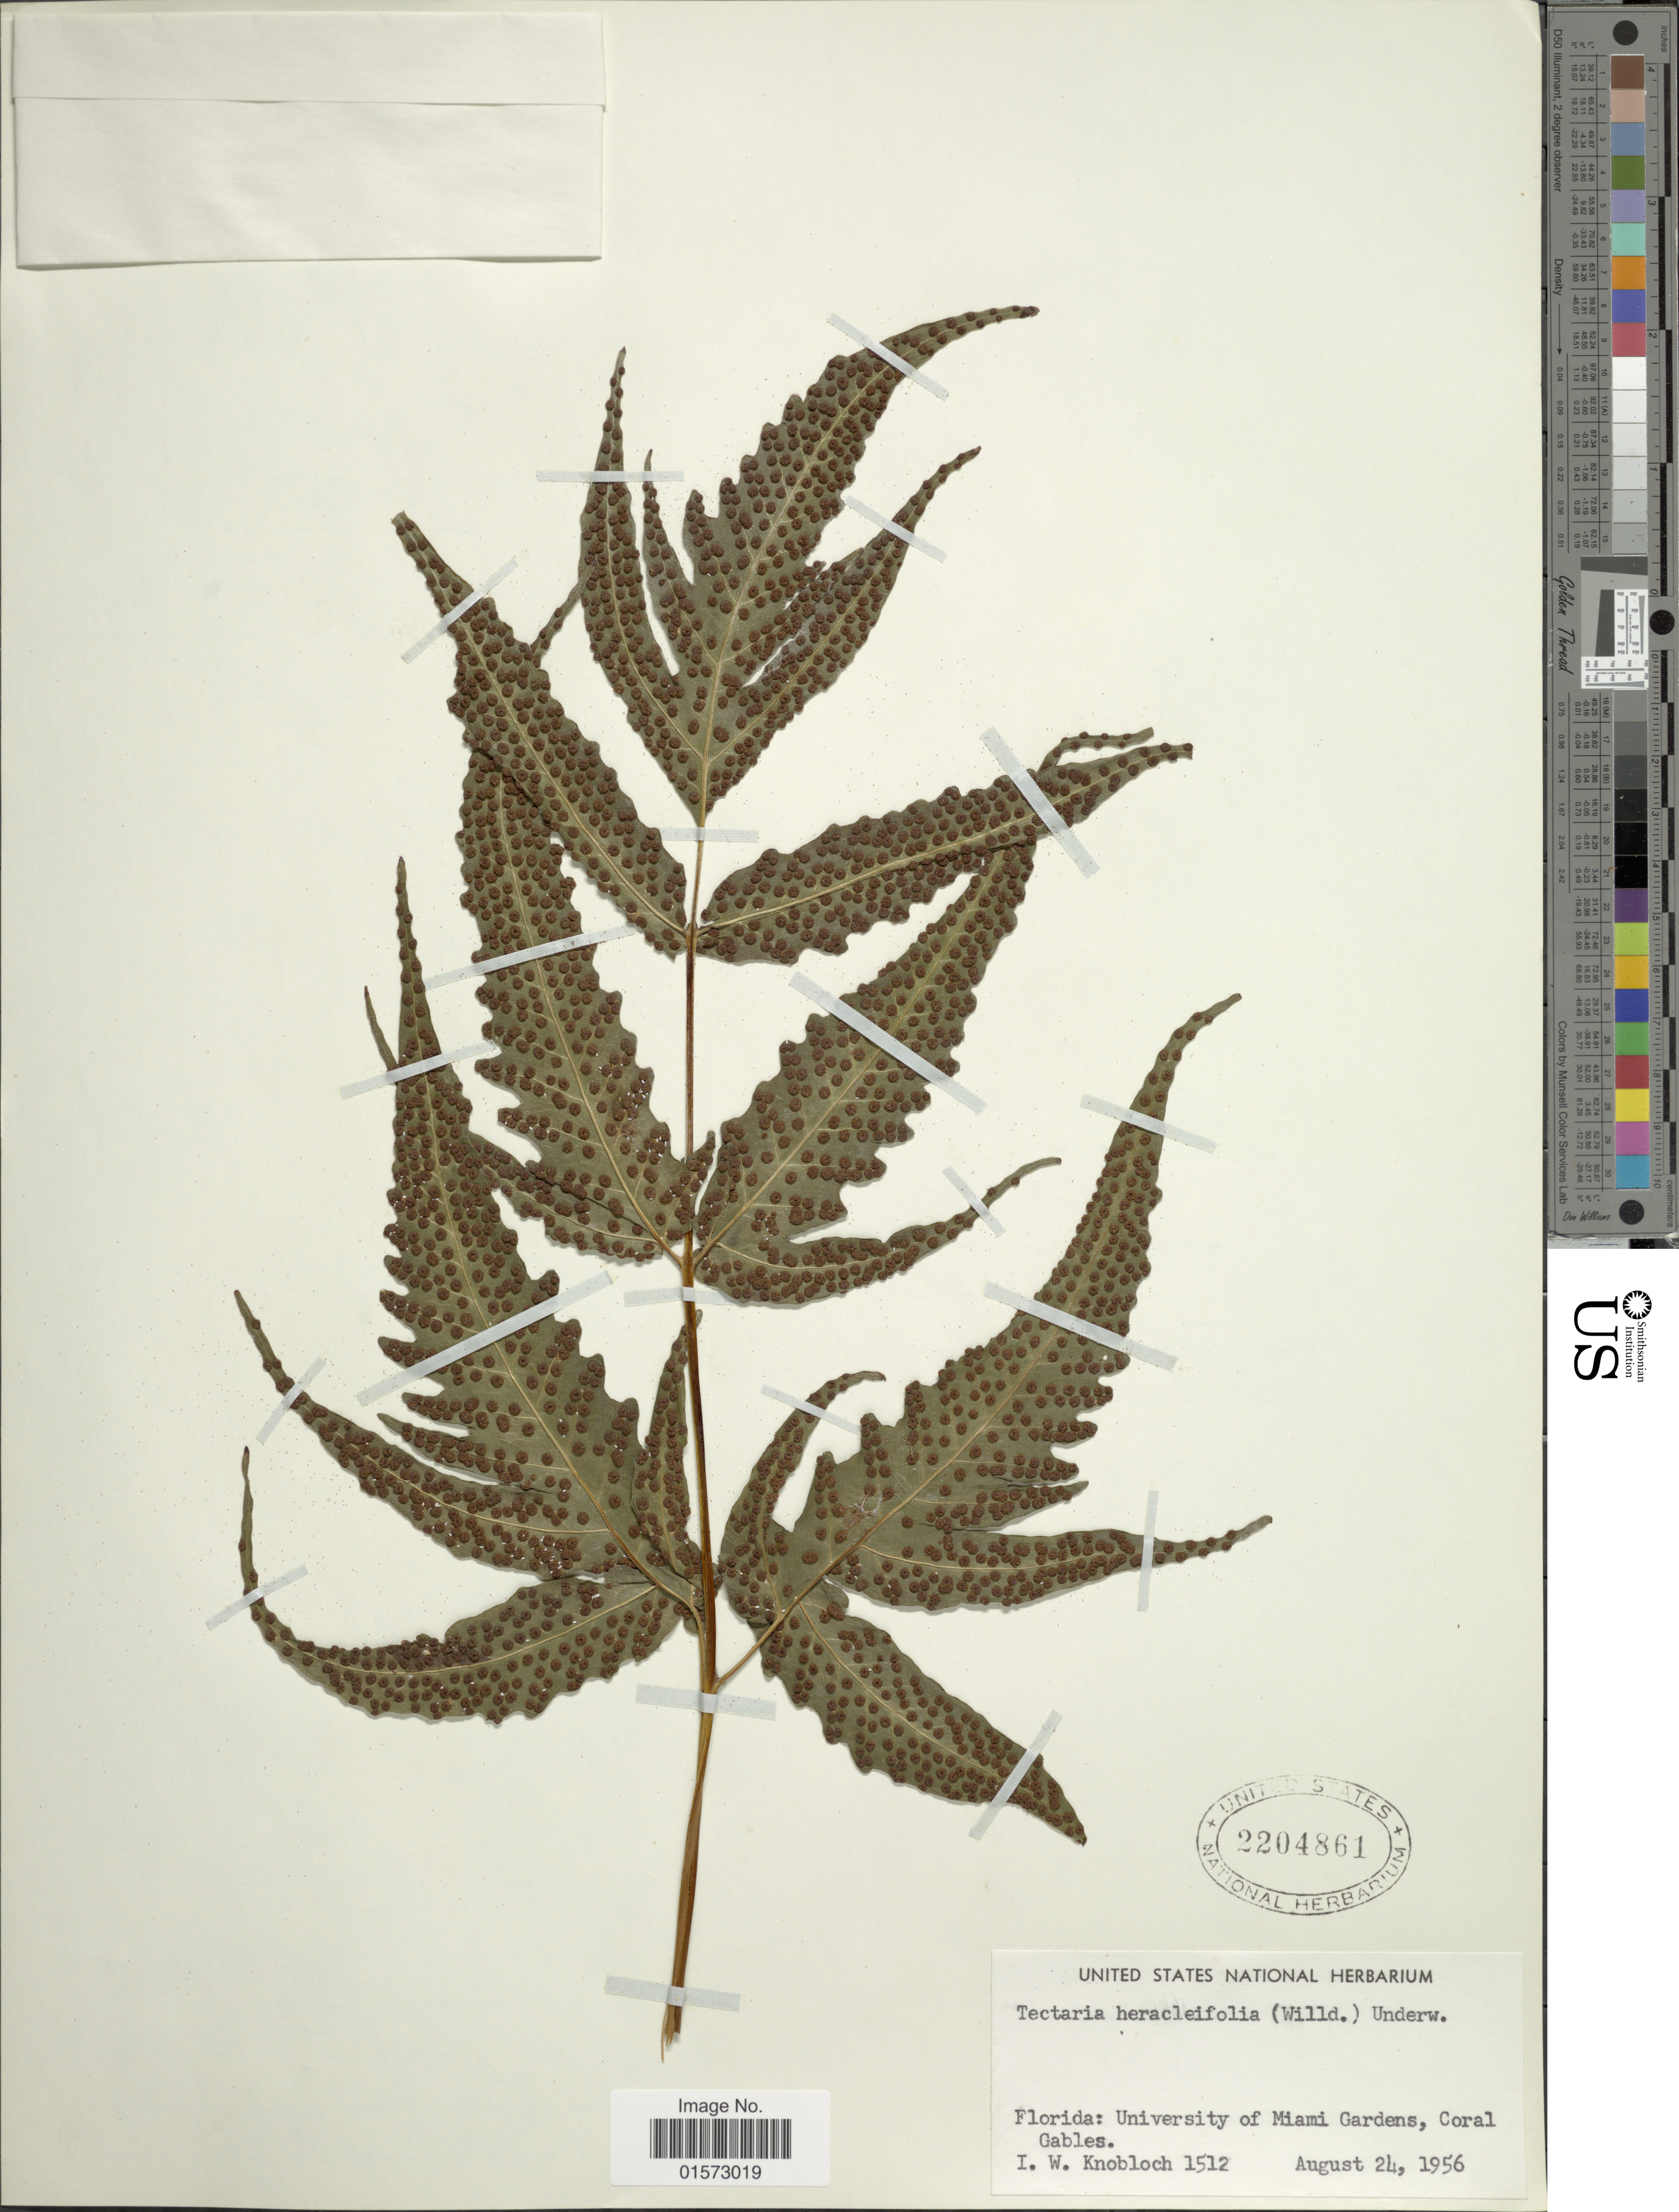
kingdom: Plantae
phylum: Tracheophyta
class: Polypodiopsida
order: Polypodiales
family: Tectariaceae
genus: Tectaria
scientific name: Tectaria heracleifolia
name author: (Willd.) Underw.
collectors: I. W. Knobloch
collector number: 1512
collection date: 1956-08-24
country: United States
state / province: Florida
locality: University of Miami Gardens, Coral Gables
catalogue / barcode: US 2204861